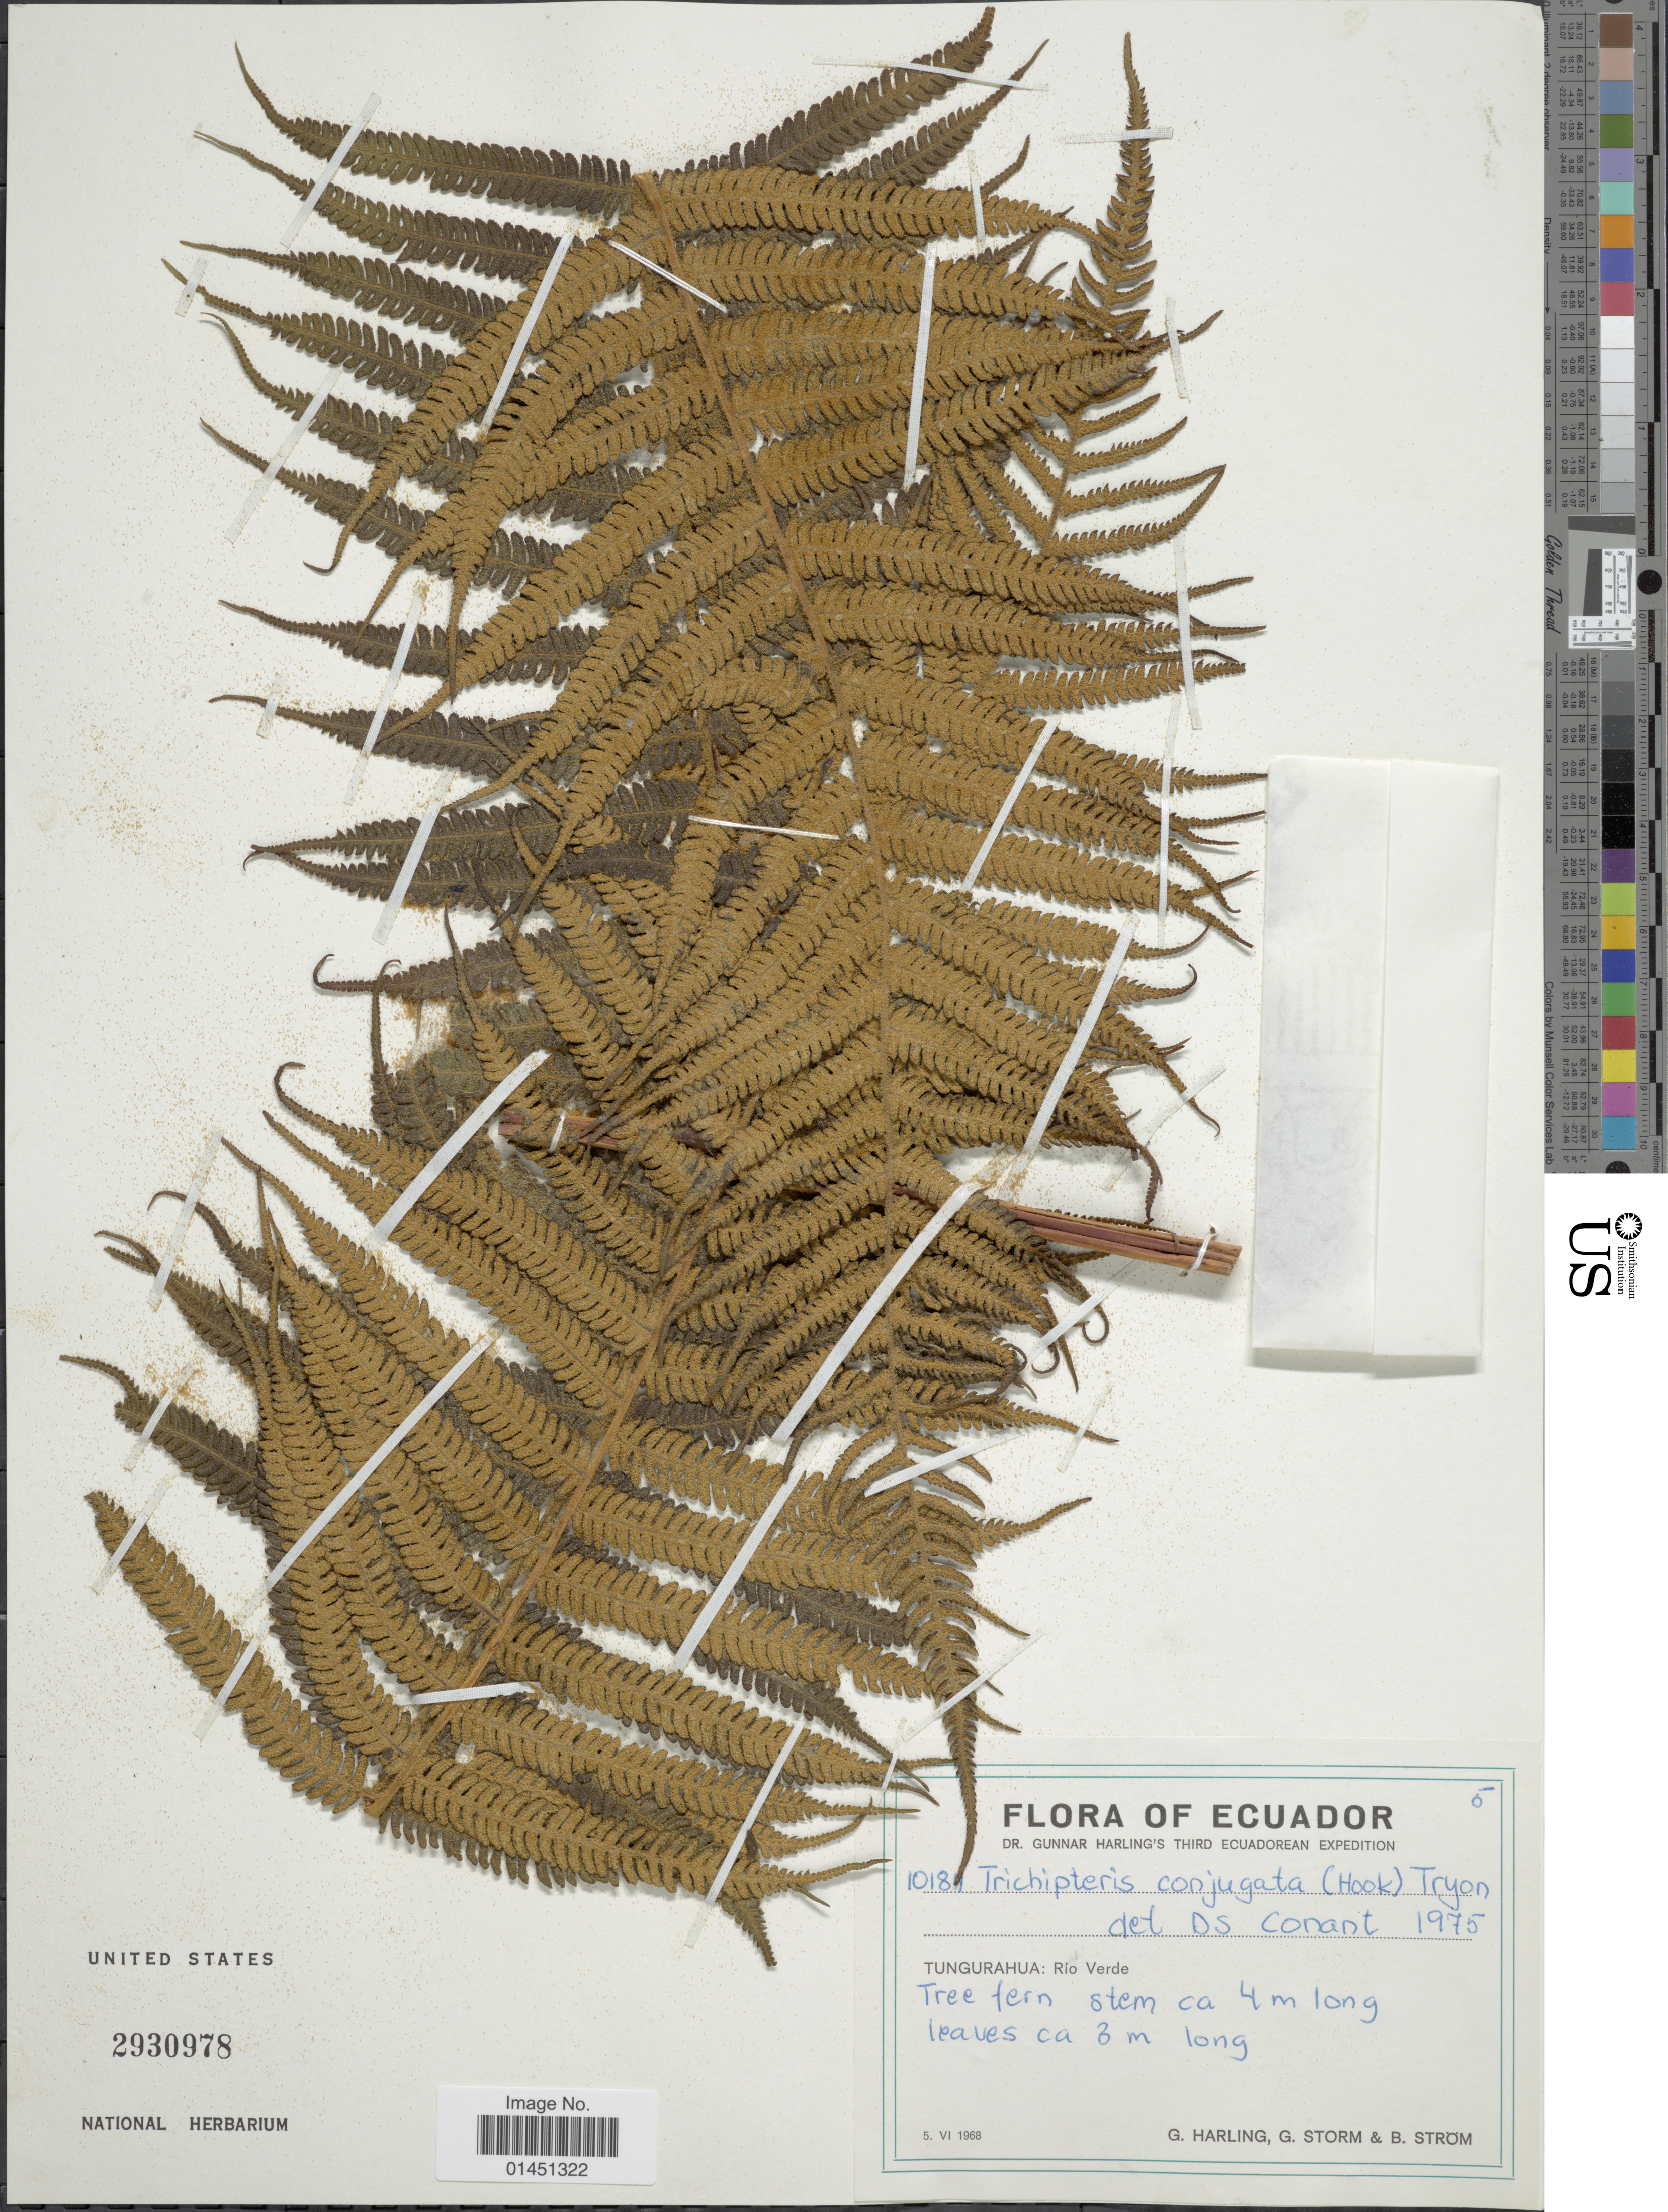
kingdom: Plantae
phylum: Tracheophyta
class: Polypodiopsida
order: Cyatheales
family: Cyatheaceae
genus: Cyathea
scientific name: Cyathea conjugata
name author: (Hook.) Domin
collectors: G. Harling, G. Storm & B. Ström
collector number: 10181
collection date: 1968-06-05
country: Ecuador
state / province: Tungurahua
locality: Rio Verde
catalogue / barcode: US 2930978